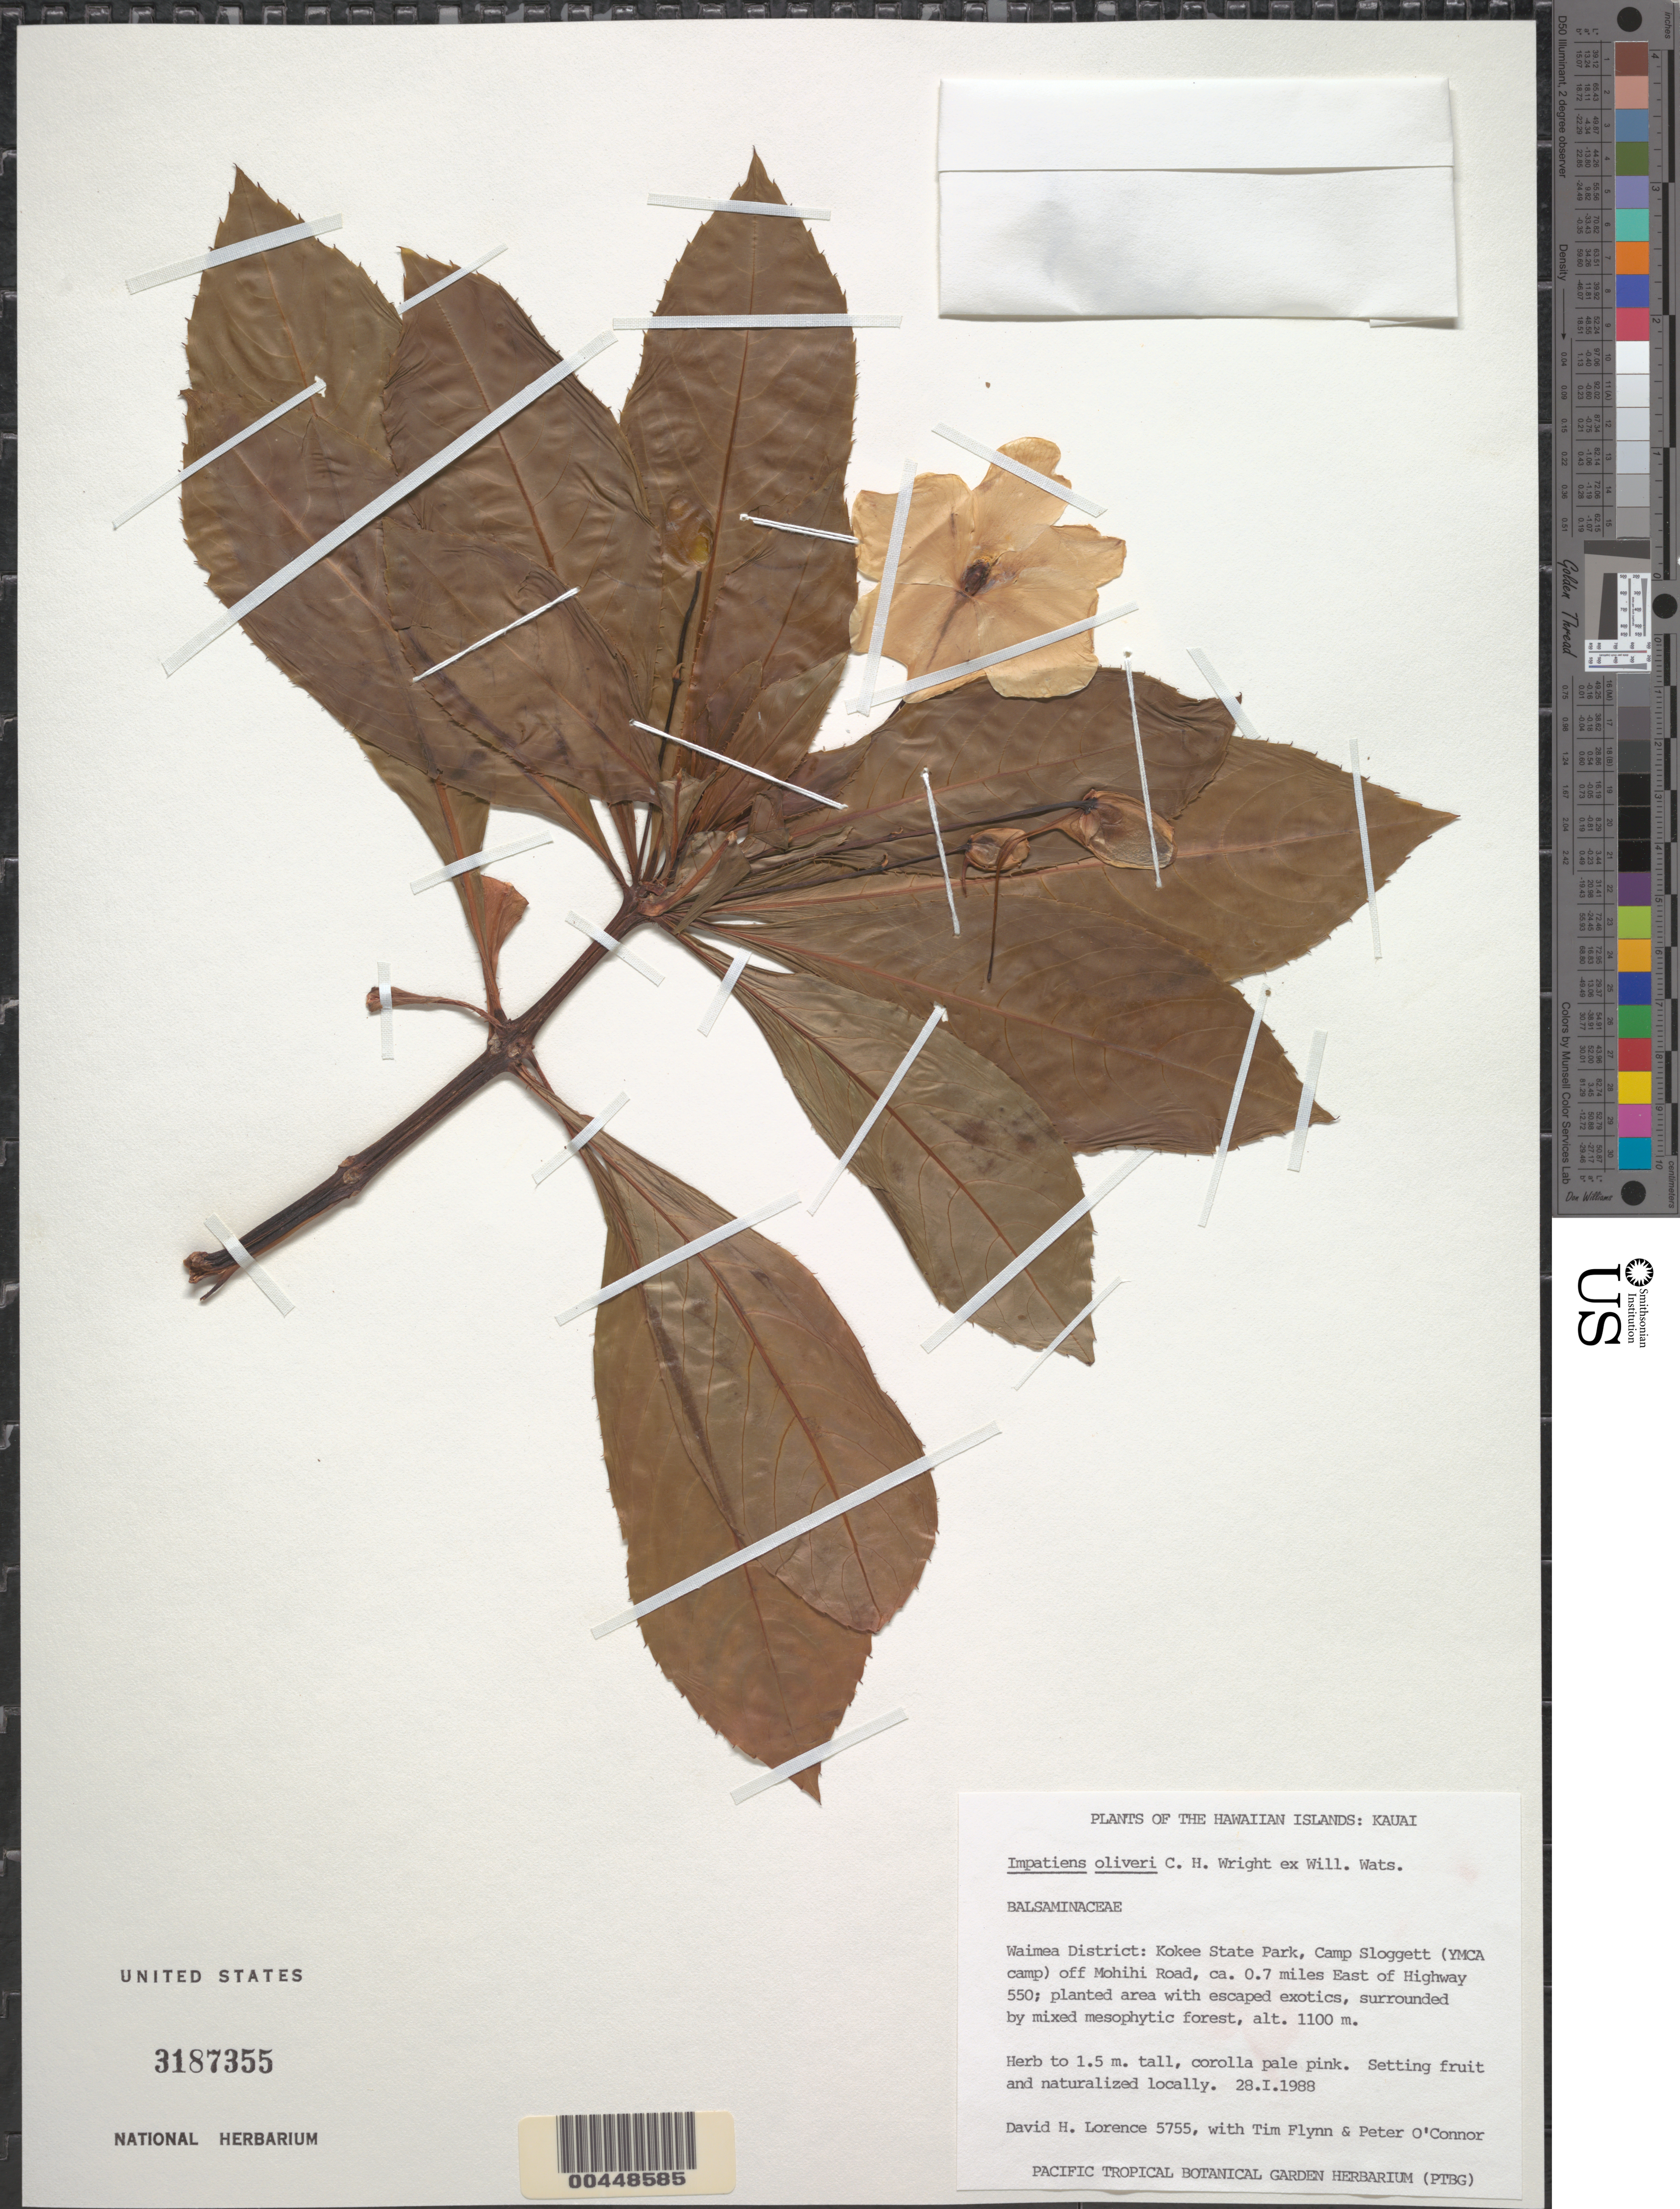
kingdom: Plantae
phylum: Tracheophyta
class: Magnoliopsida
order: Ericales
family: Balsaminaceae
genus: Impatiens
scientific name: Impatiens sodenii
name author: Engl. & Warb.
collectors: D. Lorence, T. W. Flynn & P. O'Connor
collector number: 5755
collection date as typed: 28 Jan 1988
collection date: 1988-01-28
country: United States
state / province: Hawaii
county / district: Kauai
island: Kaua'i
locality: Waimea Dist, Kokee State Park, Camp Sloggett (YMCA camp), off Mohihi Rd, ca 0.7 mi E of Hwy 550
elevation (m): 1100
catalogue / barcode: US 3187355